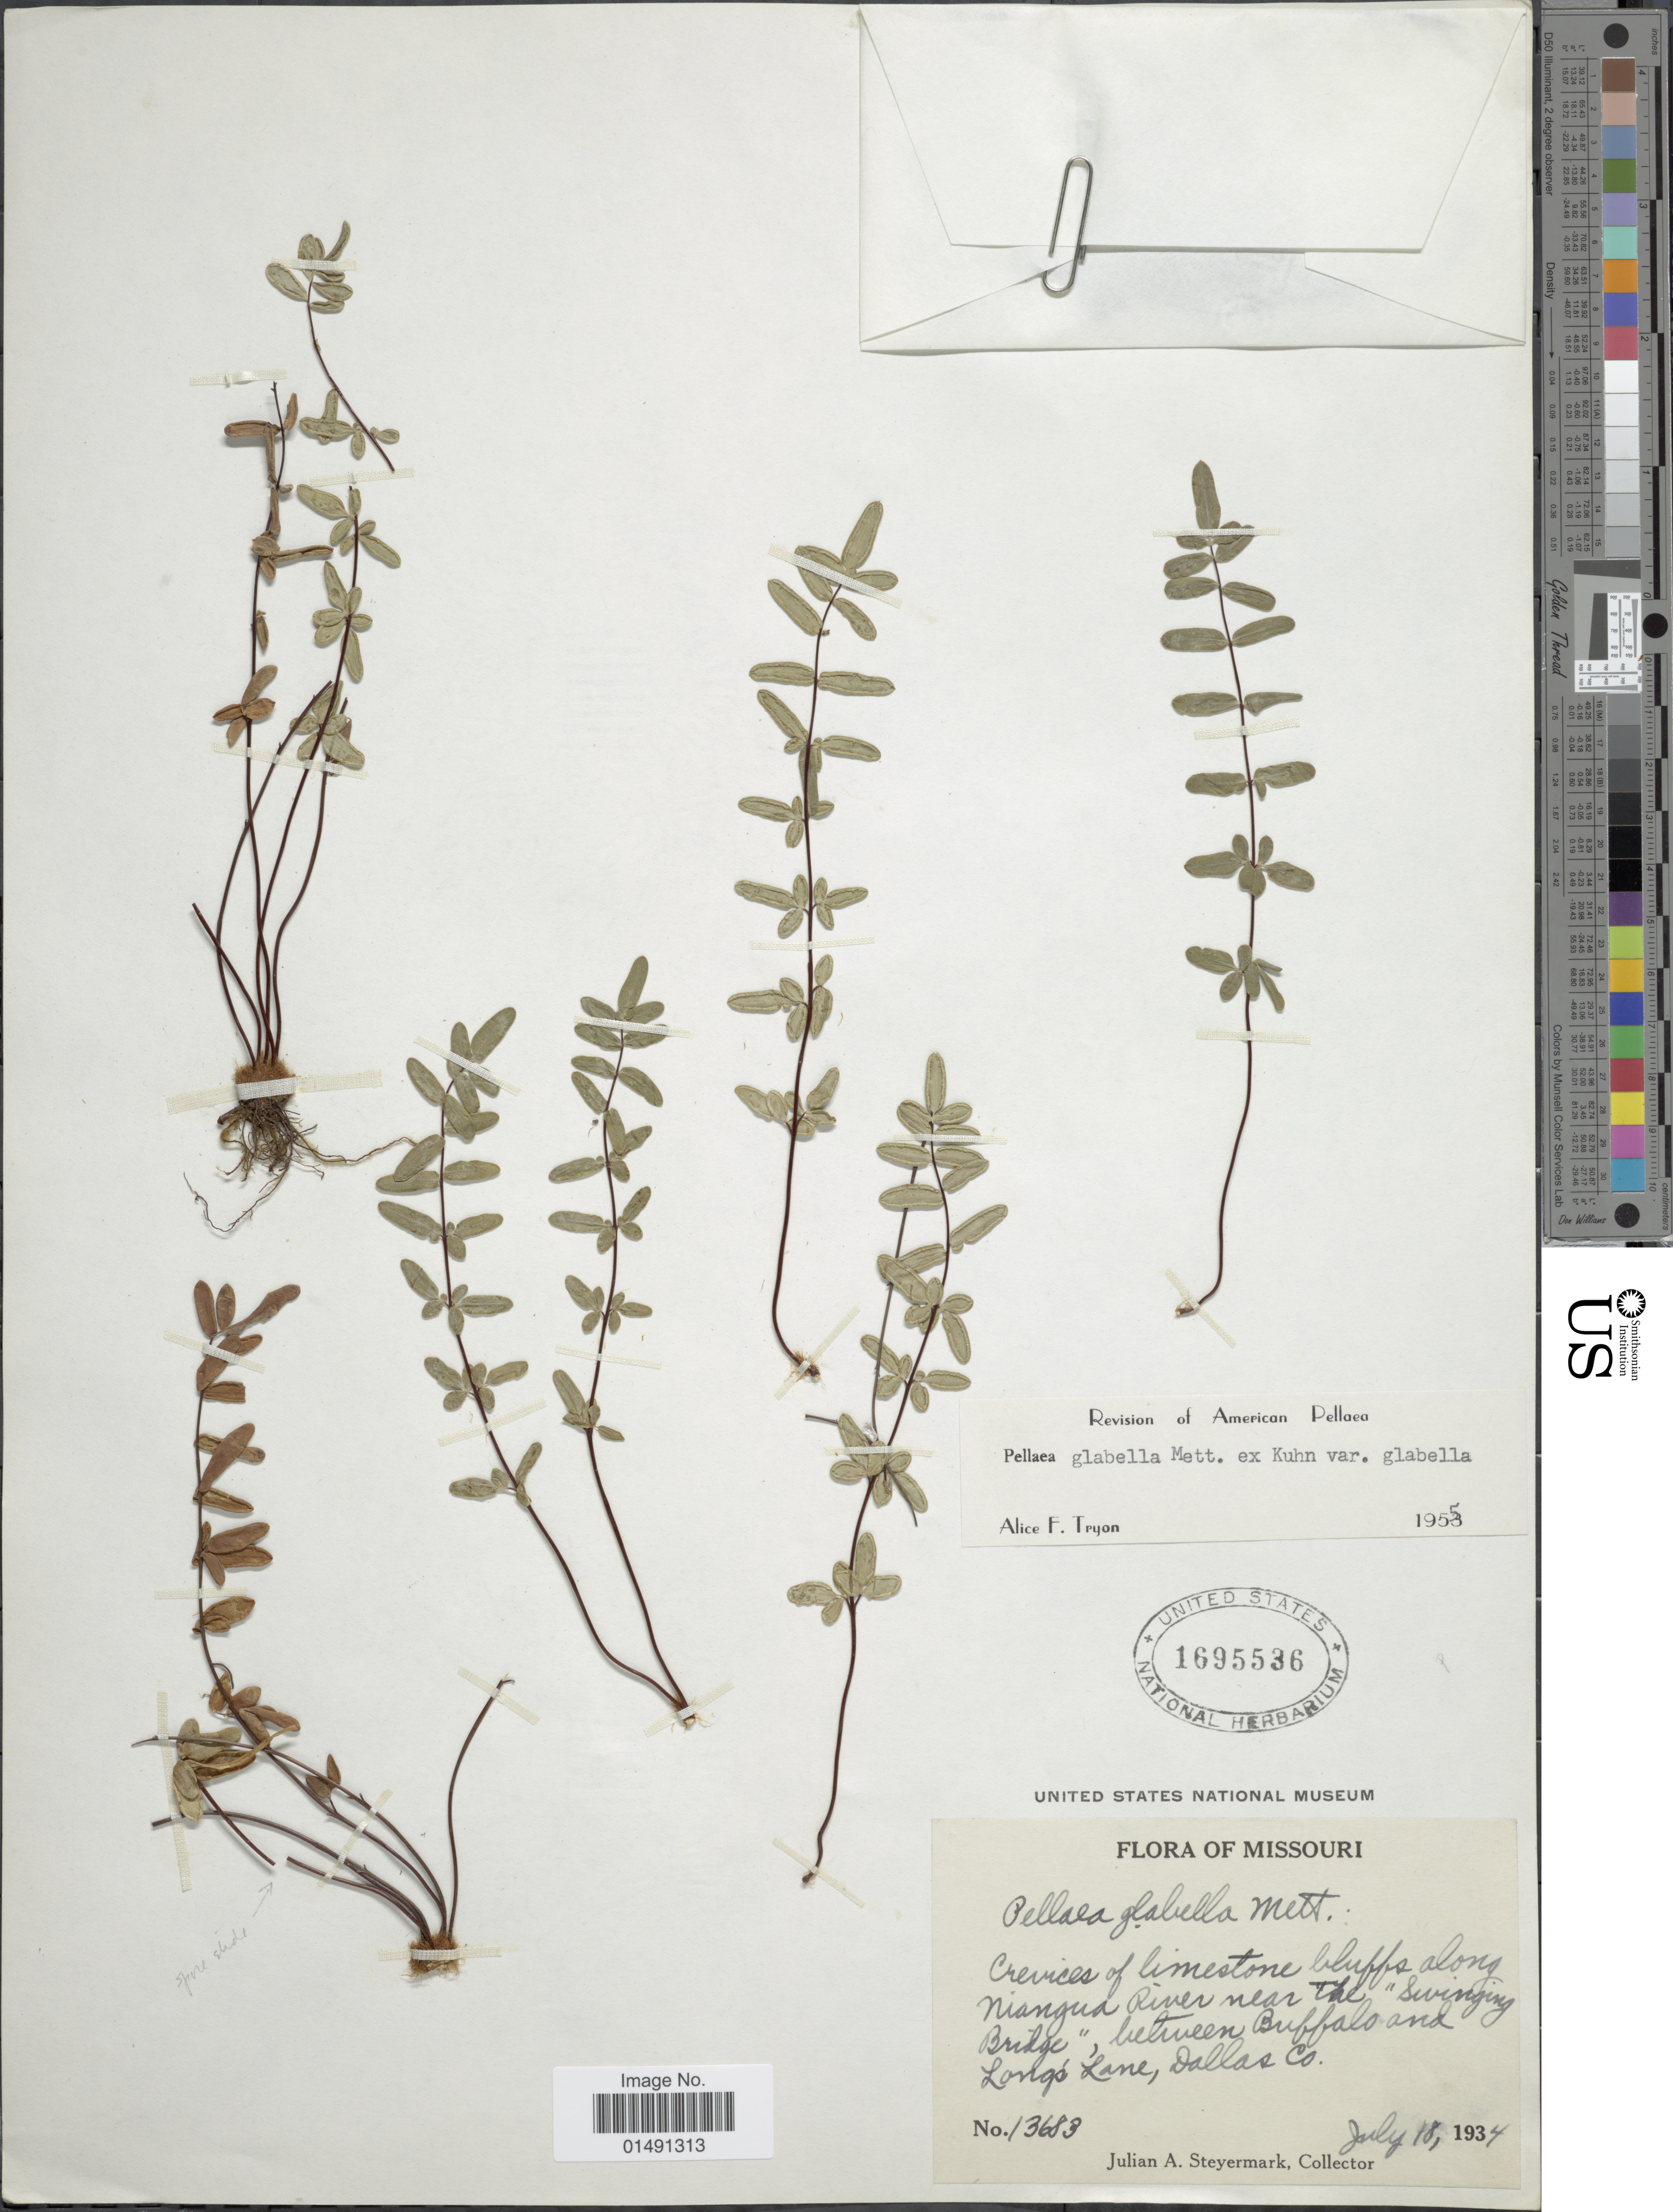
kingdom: Plantae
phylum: Tracheophyta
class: Polypodiopsida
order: Polypodiales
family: Pteridaceae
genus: Pellaea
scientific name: Pellaea glabella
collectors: J. Steyermark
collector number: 13683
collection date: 1934-07-18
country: United States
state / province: Missouri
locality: Crevices of limestone bluffs along Niangua River near the 'Swinging Bridge', between Buffalo and Longs Lane, Dallas Co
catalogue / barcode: US 1695536